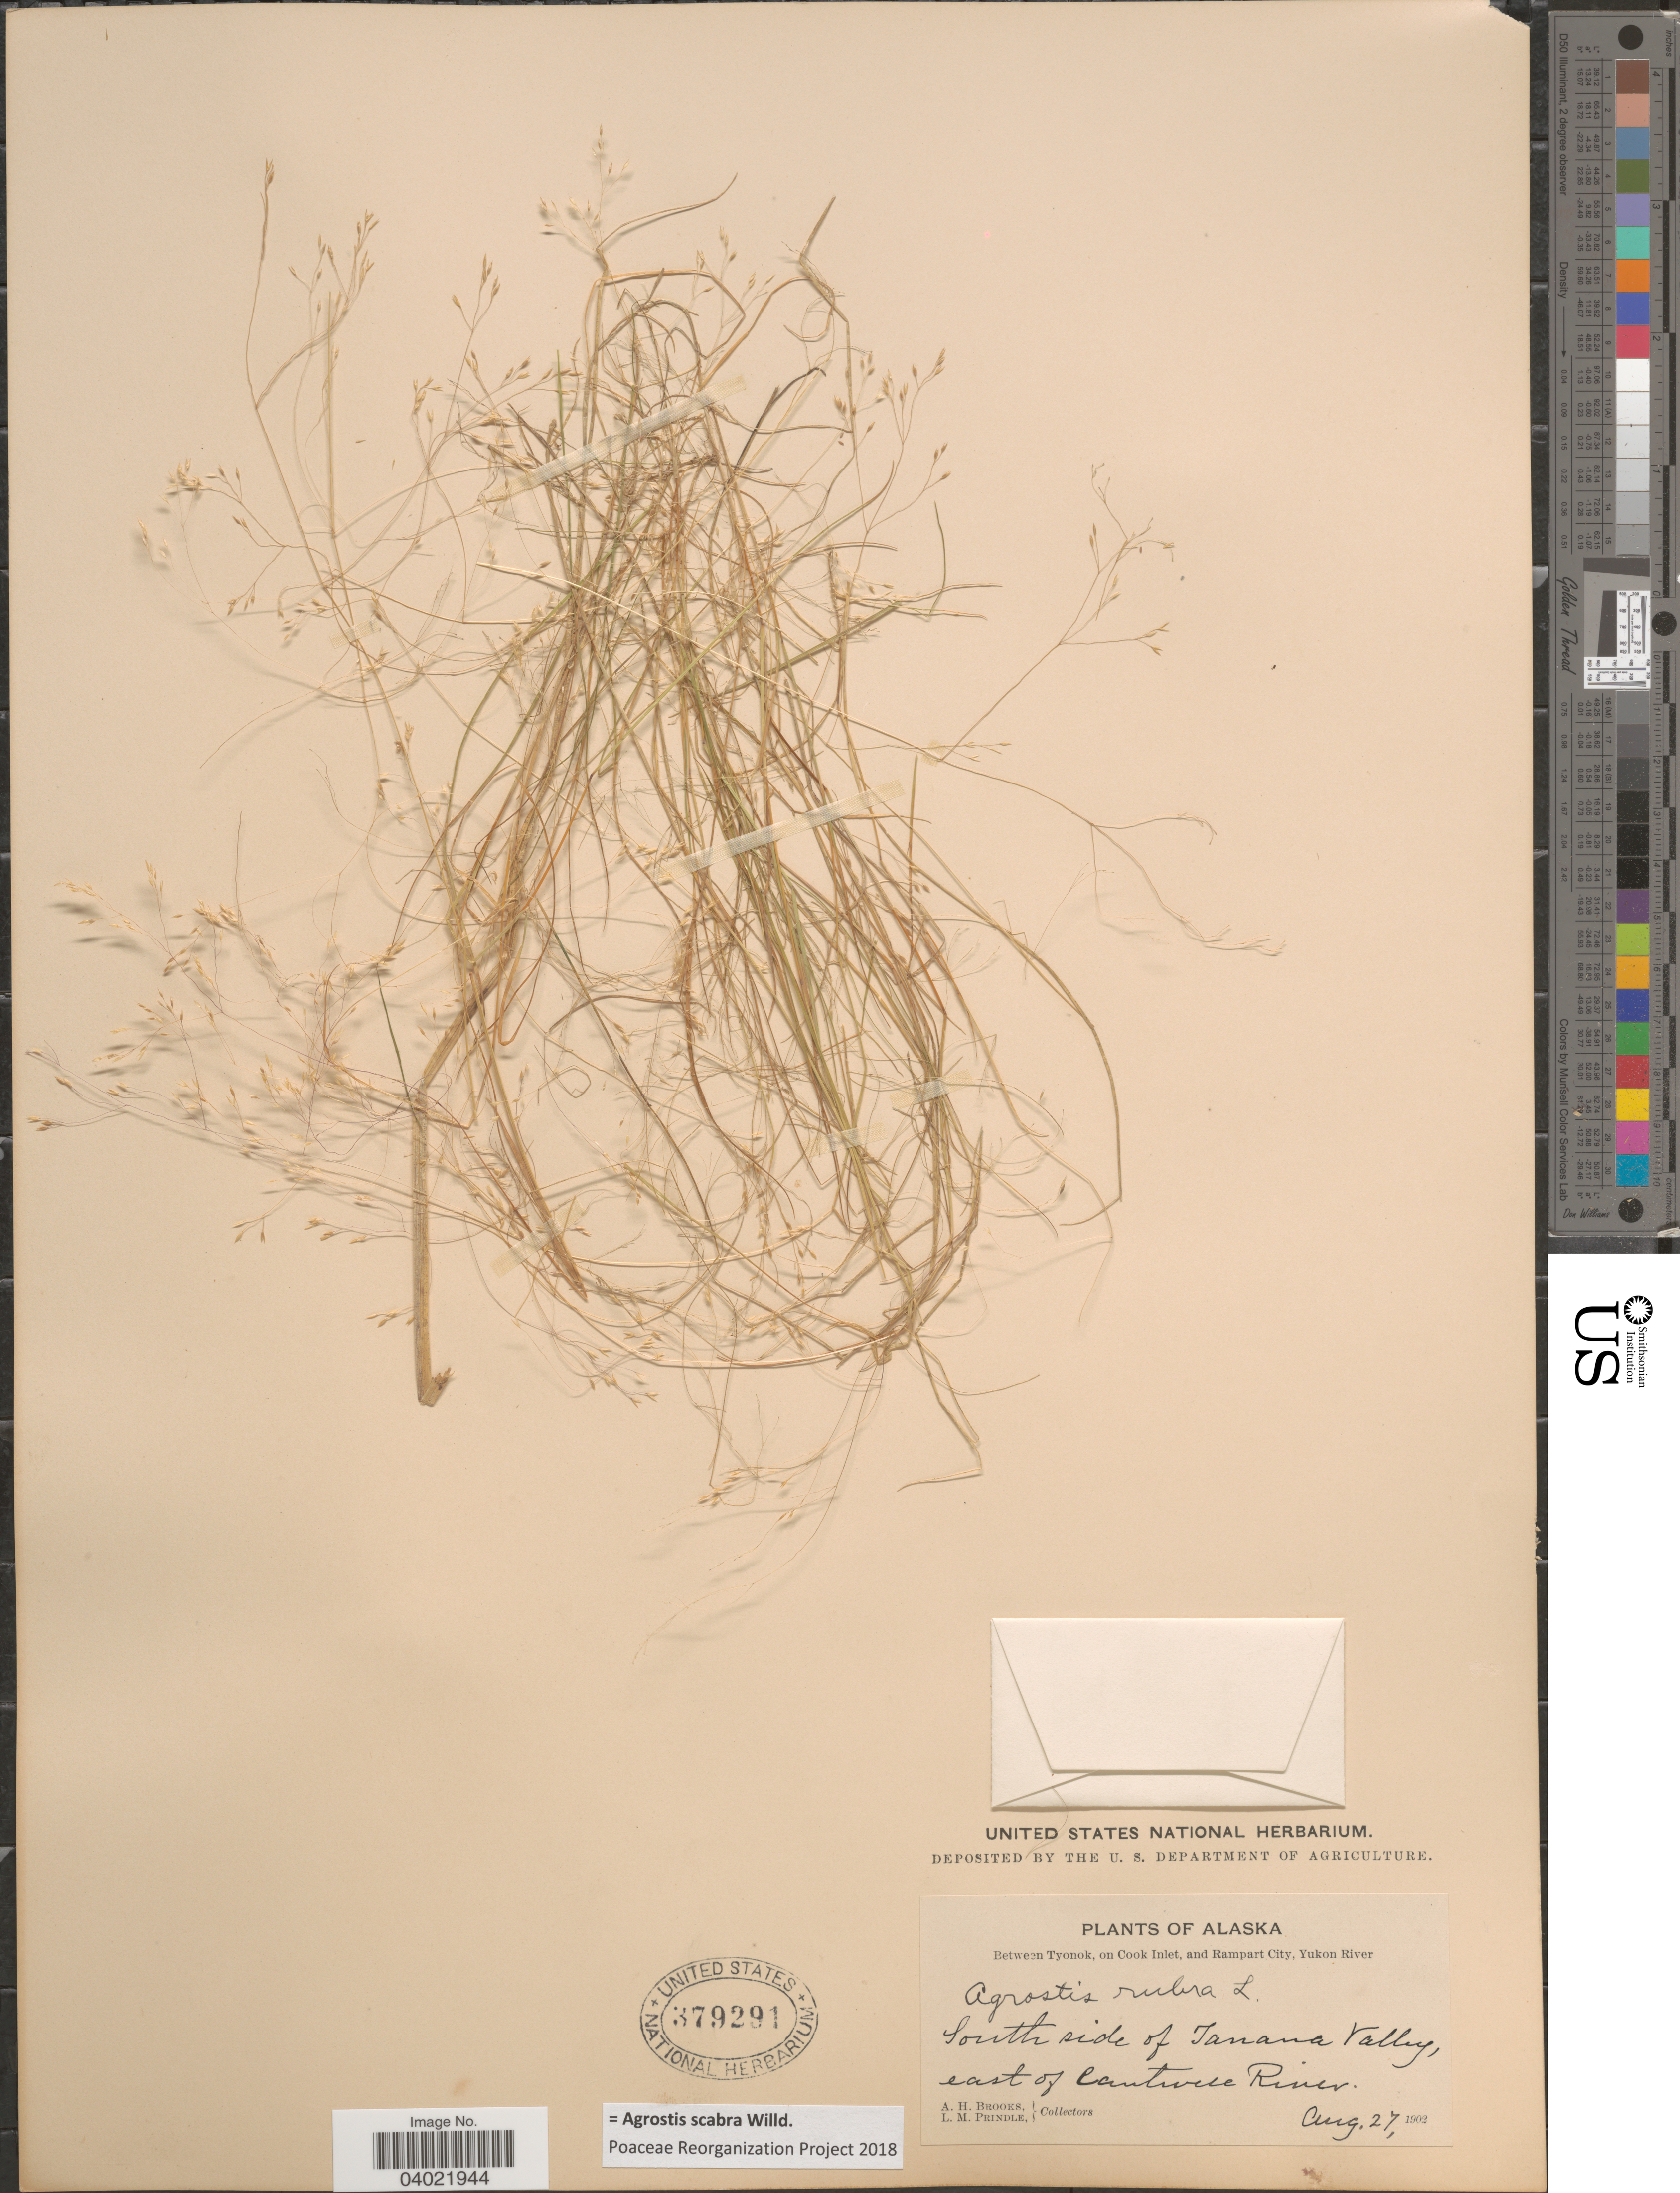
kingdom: Plantae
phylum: Tracheophyta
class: Liliopsida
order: Poales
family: Poaceae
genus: Agrostis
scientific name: Agrostis scabra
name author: Willd.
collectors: A. Brooks & L. Prindle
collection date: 1902-08-27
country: United States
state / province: Alaska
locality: Between Tyonok, on Cook Inlet, and Rampart City, Yukon River. South side of Tanana Valley, east of Cantwell River.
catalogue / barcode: US 379291